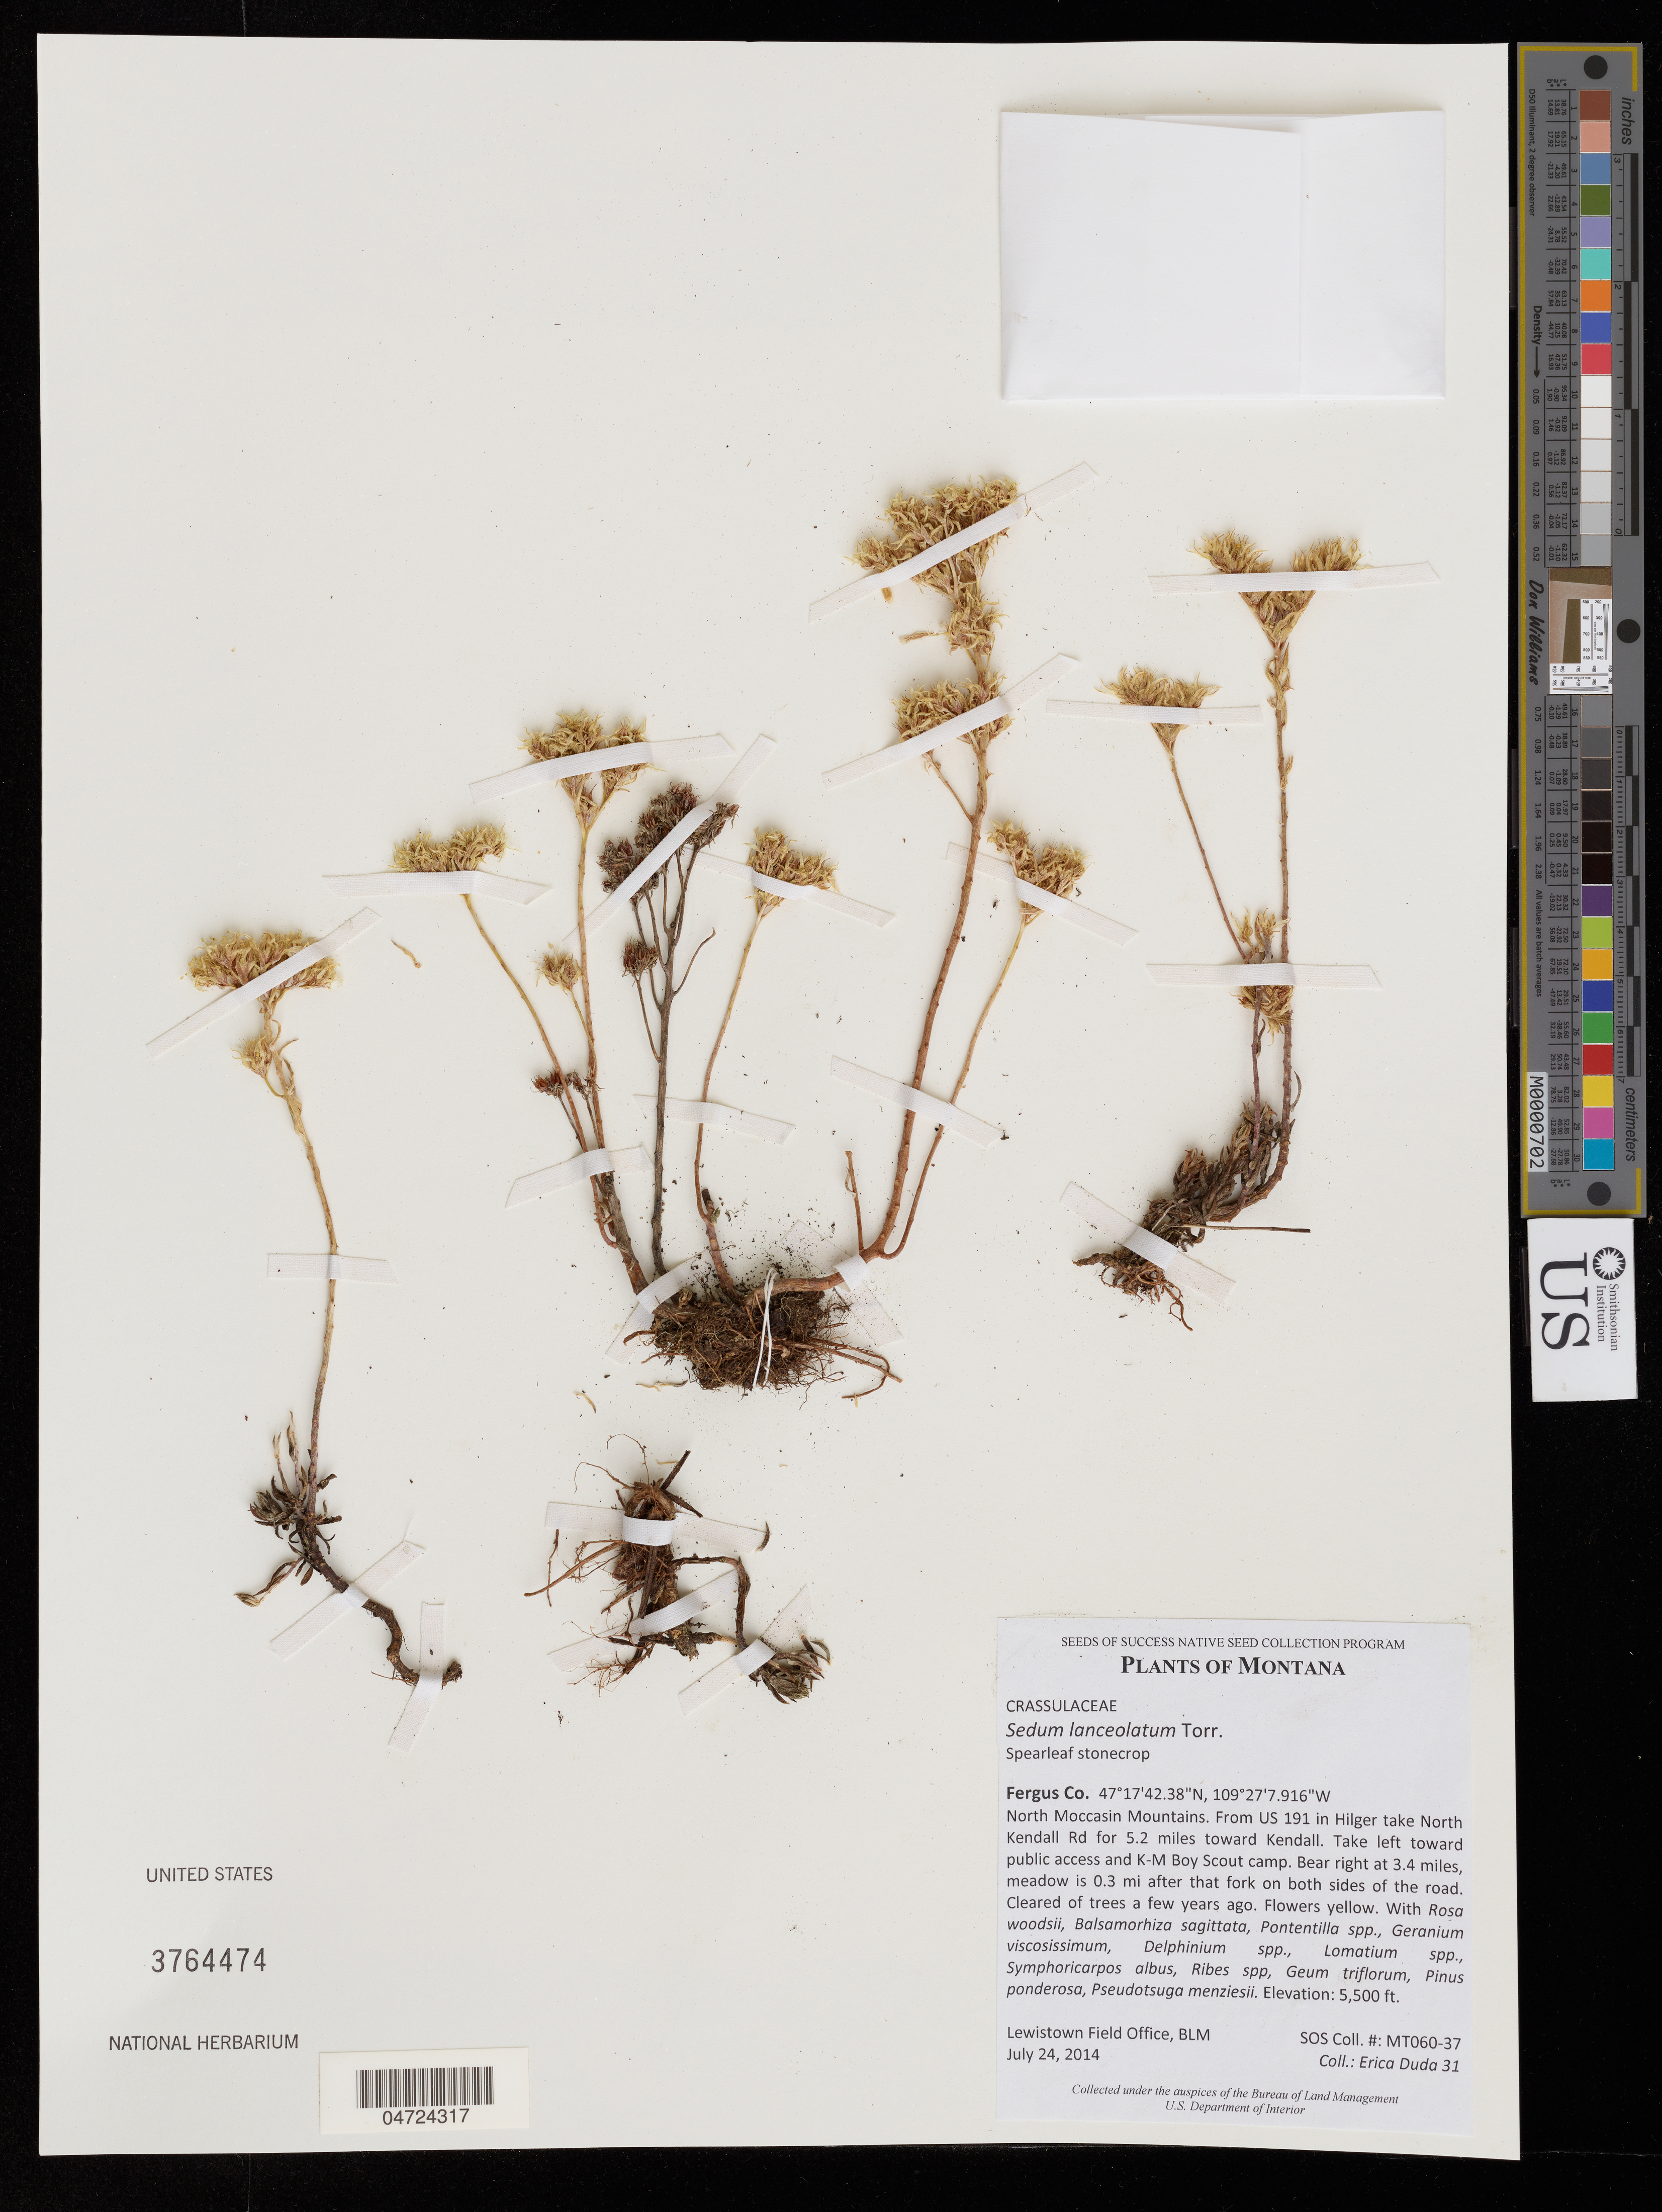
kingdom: Plantae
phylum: Tracheophyta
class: Magnoliopsida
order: Saxifragales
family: Crassulaceae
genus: Sedum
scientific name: Sedum lanceolatum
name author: Torr.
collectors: E. Duda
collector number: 31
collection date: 2014-07-24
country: United States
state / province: Montana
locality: Fergus Co. North Moccasin Mountains. From US 191 in Hilger take North Kendall Rd for 5.2 miles toward Kendall. Take left toward public access and K-M Boy Scout camp. Bear right at 3.4 miles, meadow is 0.3 mi after that fork on both sides of the road.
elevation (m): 1676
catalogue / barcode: US 3764474